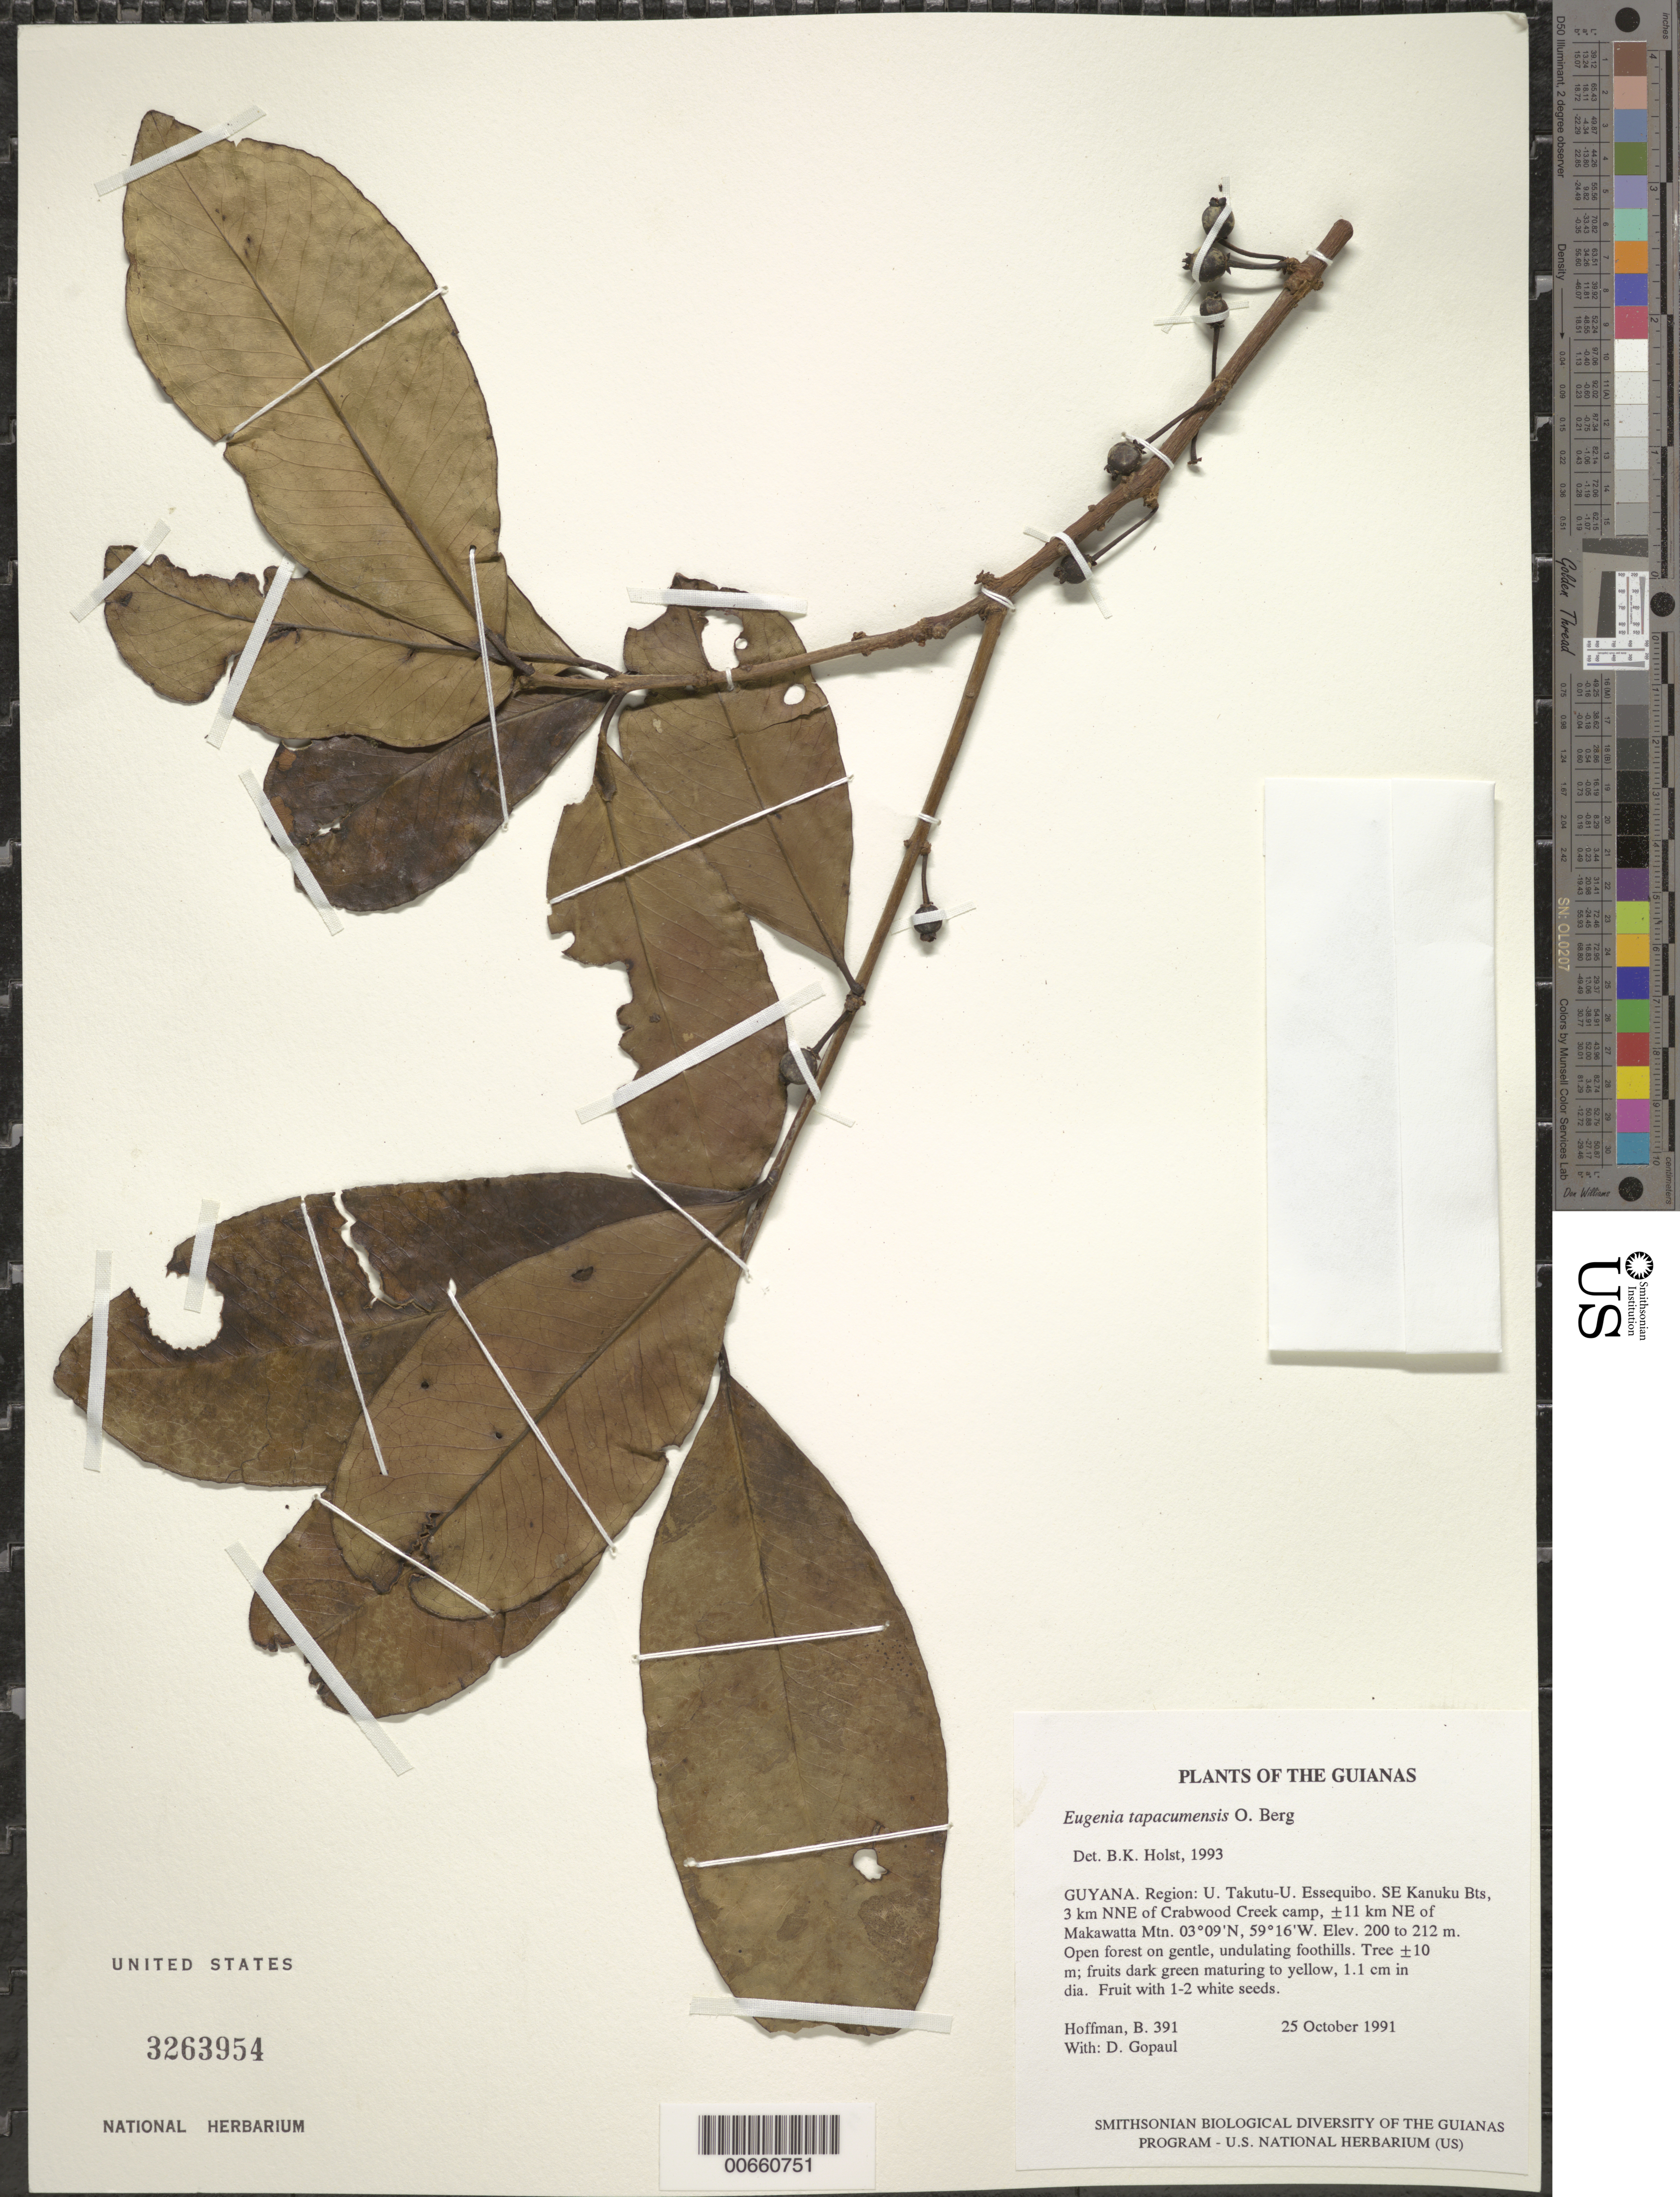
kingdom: Plantae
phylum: Tracheophyta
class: Magnoliopsida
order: Myrtales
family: Myrtaceae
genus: Eugenia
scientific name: Eugenia stictopetala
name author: DC.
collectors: B. Hoffman & D. Gopaul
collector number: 391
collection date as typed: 25 October 1991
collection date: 1991-10-25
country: Guyana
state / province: U. Takutu-U. Essequibo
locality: SE Kanuku Mts., 3 km NNE of Crabwood Creek camp, ±11 km NE of Makawatta Mountain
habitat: Open forest on gentle, undulating foothills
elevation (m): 200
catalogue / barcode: US 3263954